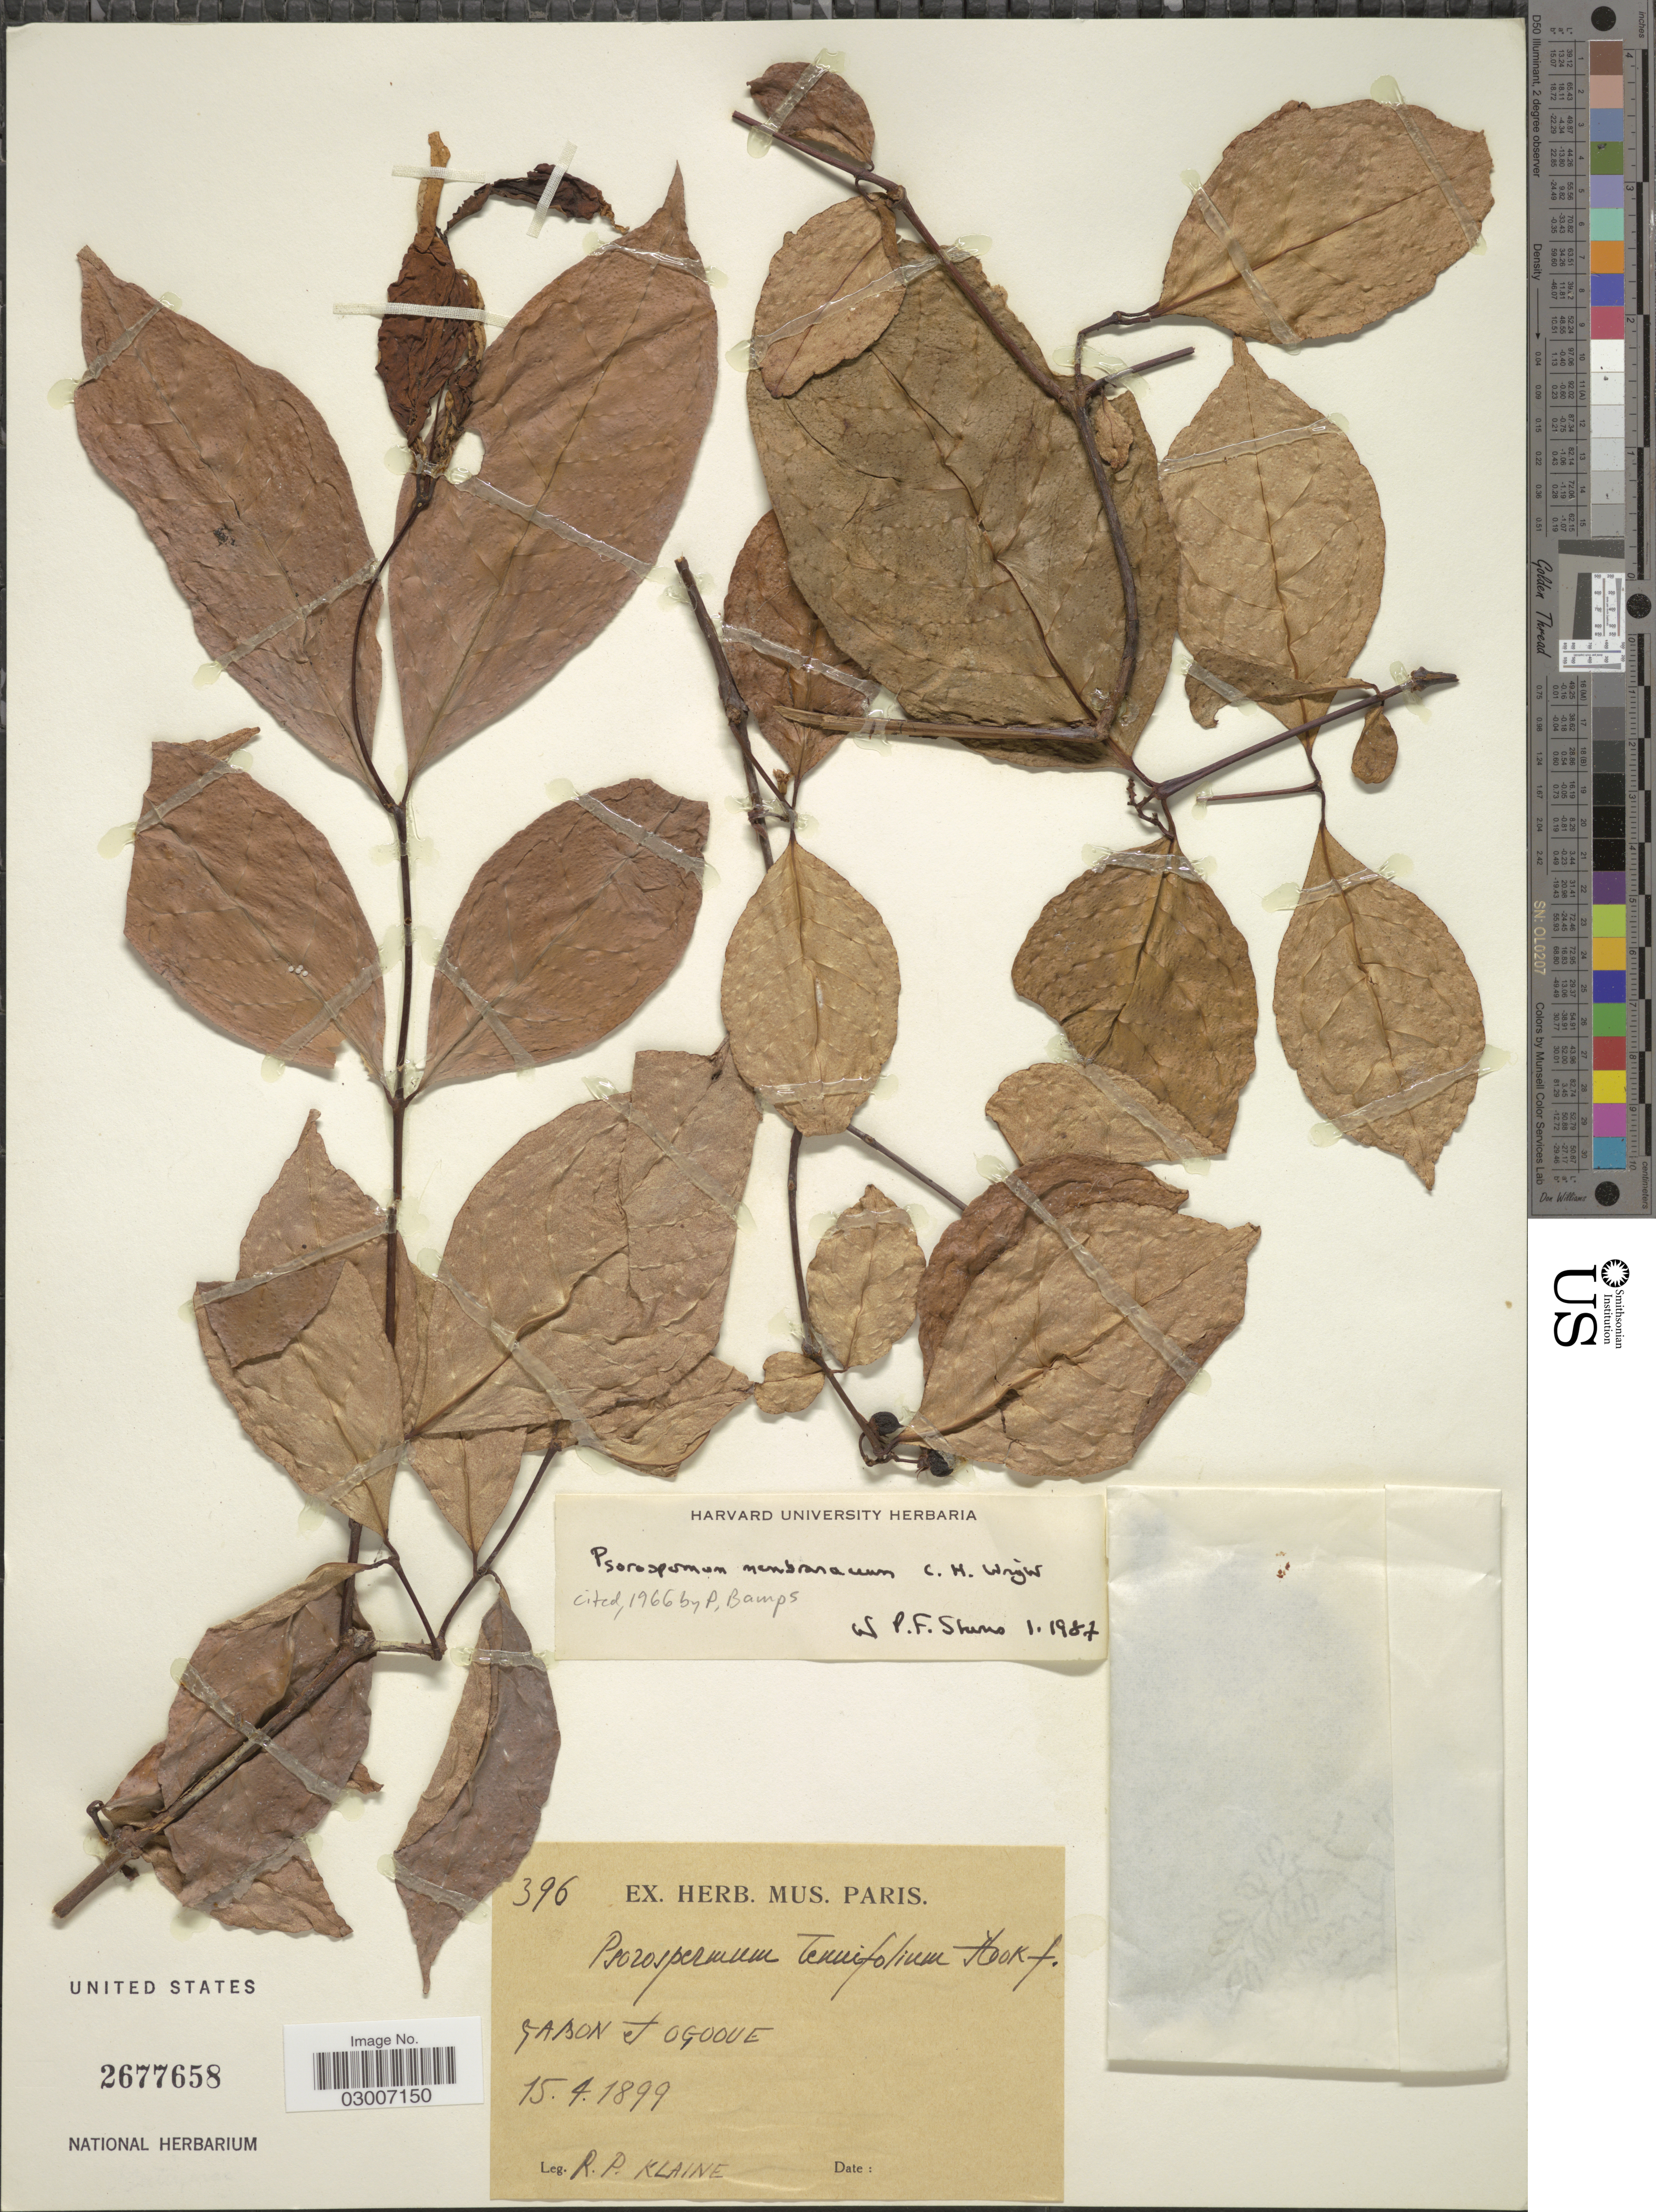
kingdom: Plantae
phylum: Tracheophyta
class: Magnoliopsida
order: Malpighiales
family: Hypericaceae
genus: Psorospermum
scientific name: Psorospermum membranaceum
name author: C.H. Wright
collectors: R. Klaine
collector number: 396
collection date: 1899-04-15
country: Gabon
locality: Gabon et Ogooue.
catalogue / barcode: US 2677658